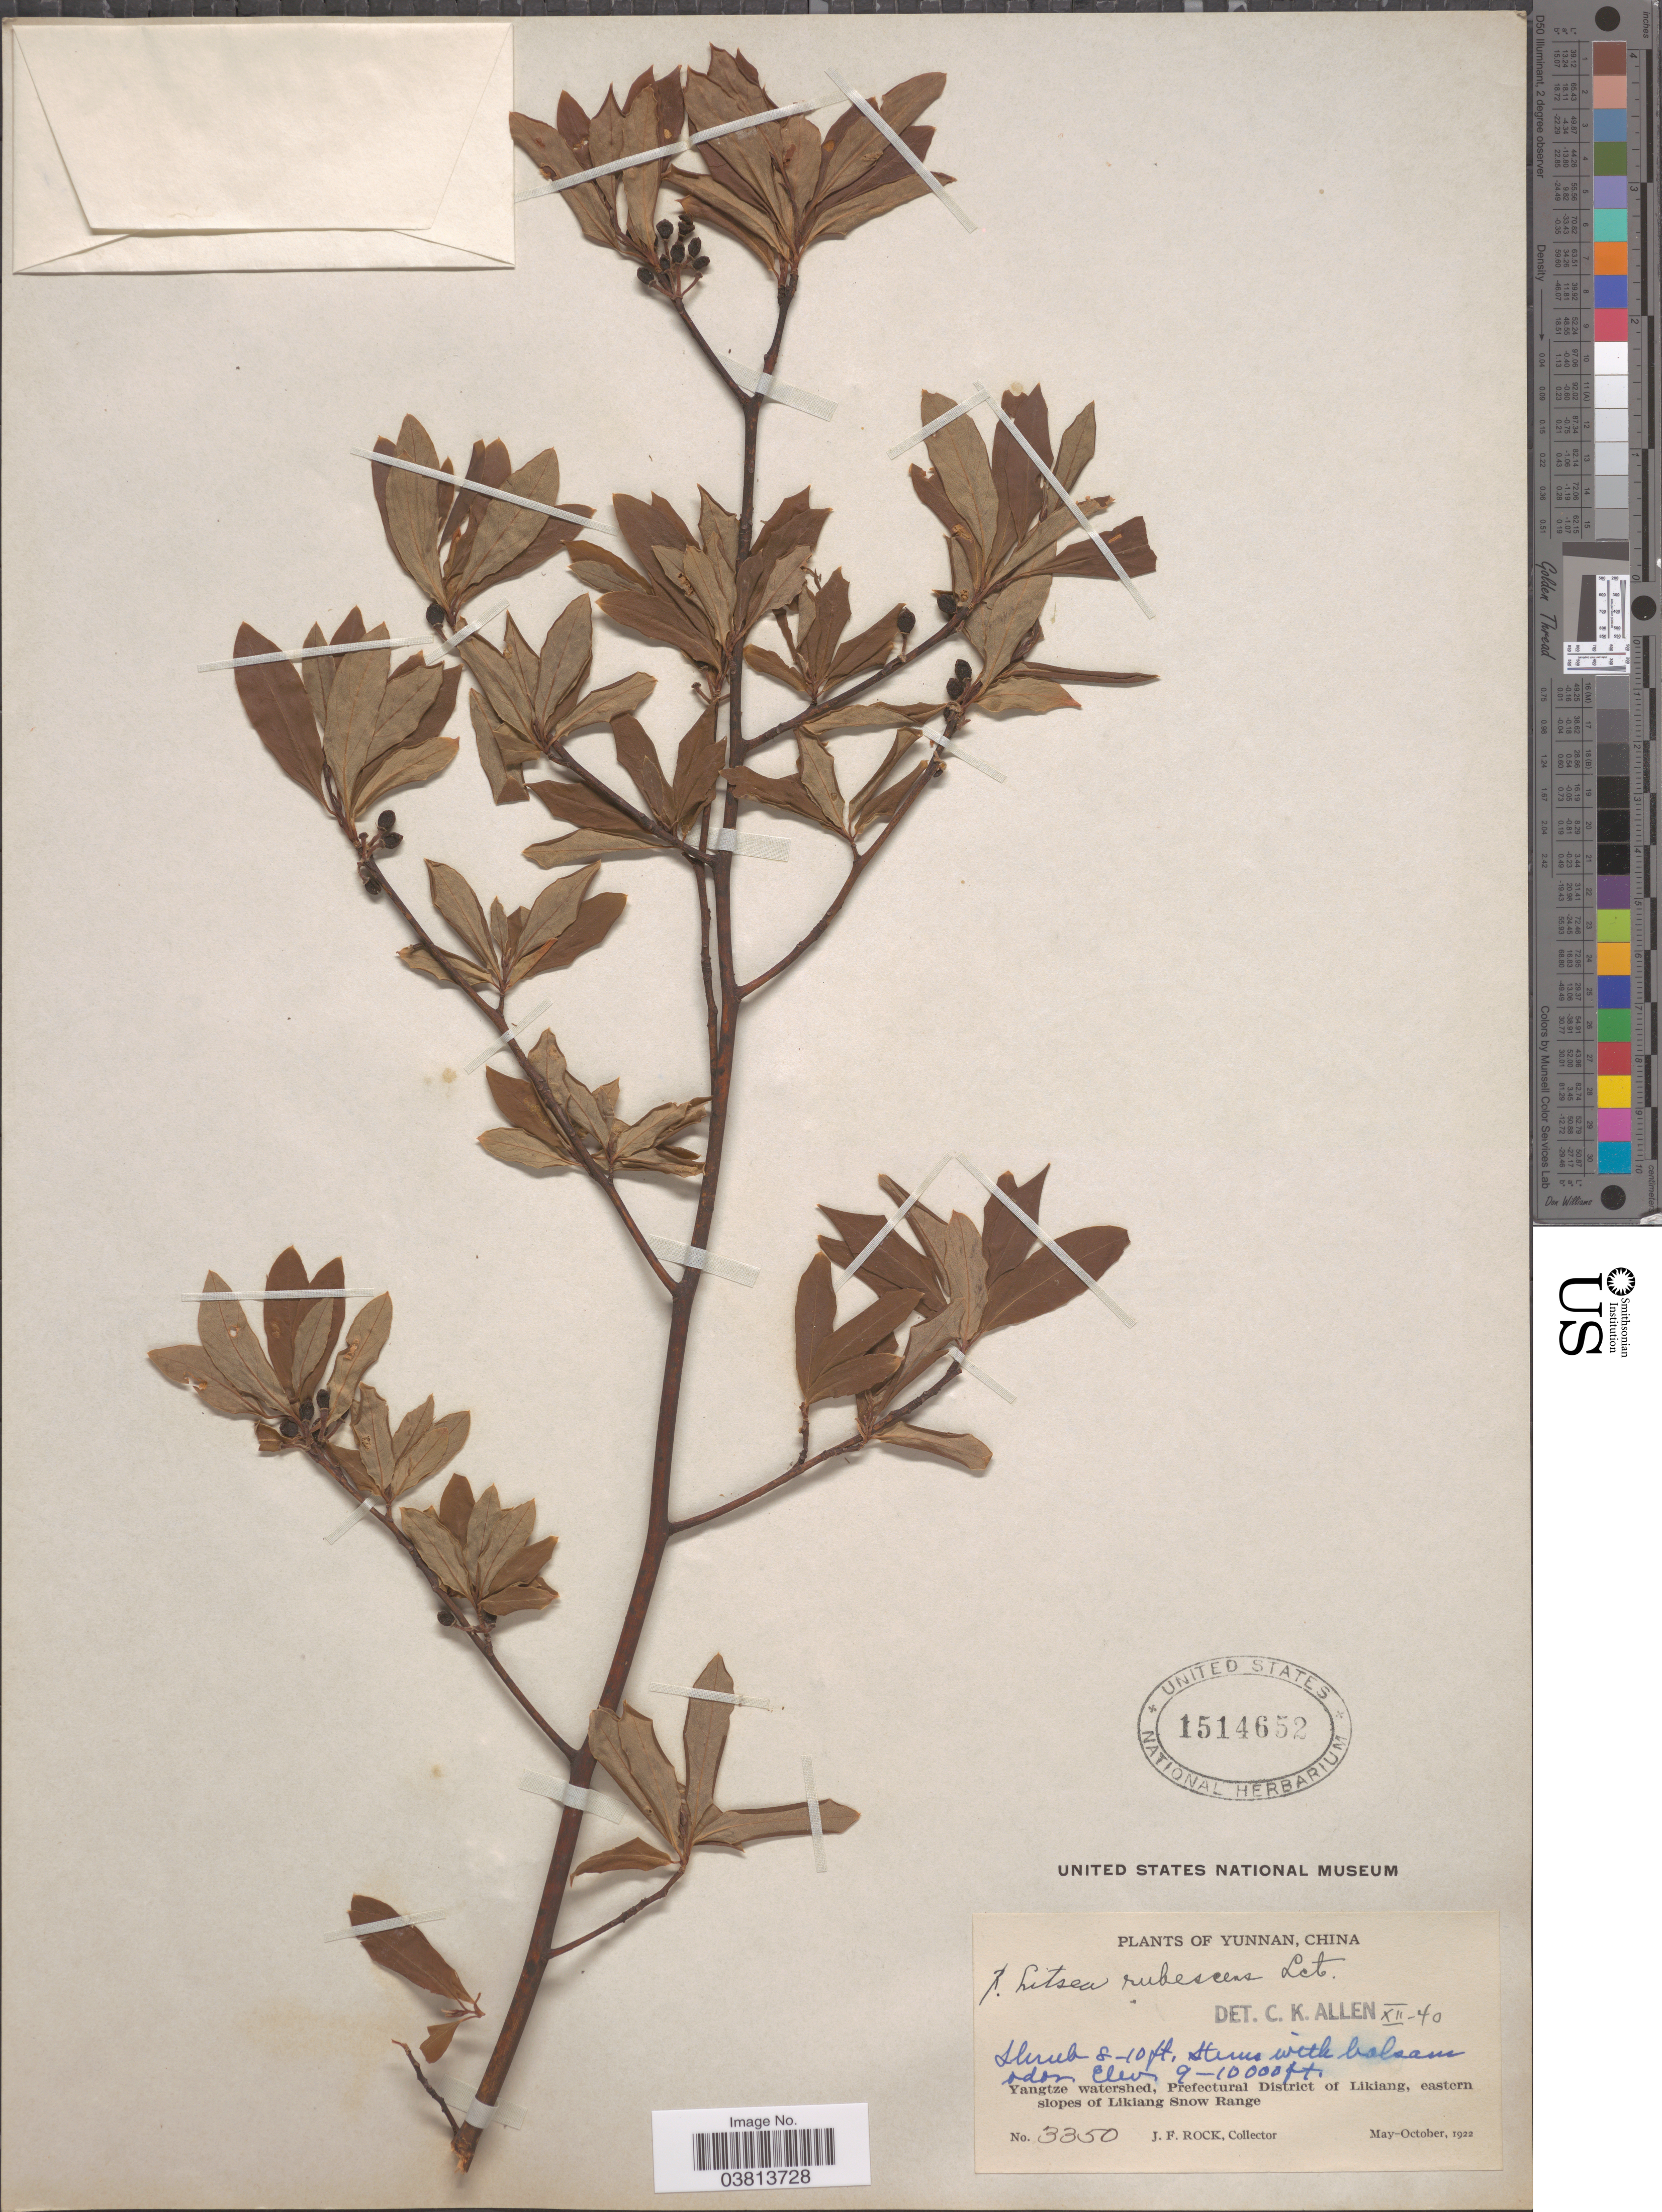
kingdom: Plantae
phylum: Tracheophyta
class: Magnoliopsida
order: Laurales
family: Lauraceae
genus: Litsea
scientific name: Litsea rubescens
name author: Lecomte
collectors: J. Rock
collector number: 3350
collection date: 1922-05/1922-10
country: China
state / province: Yunnan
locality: Yangtze watershed, Prefectural District of Likiang, eastern slopes of Likiang Snow Range.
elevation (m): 2743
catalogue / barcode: US 1514652